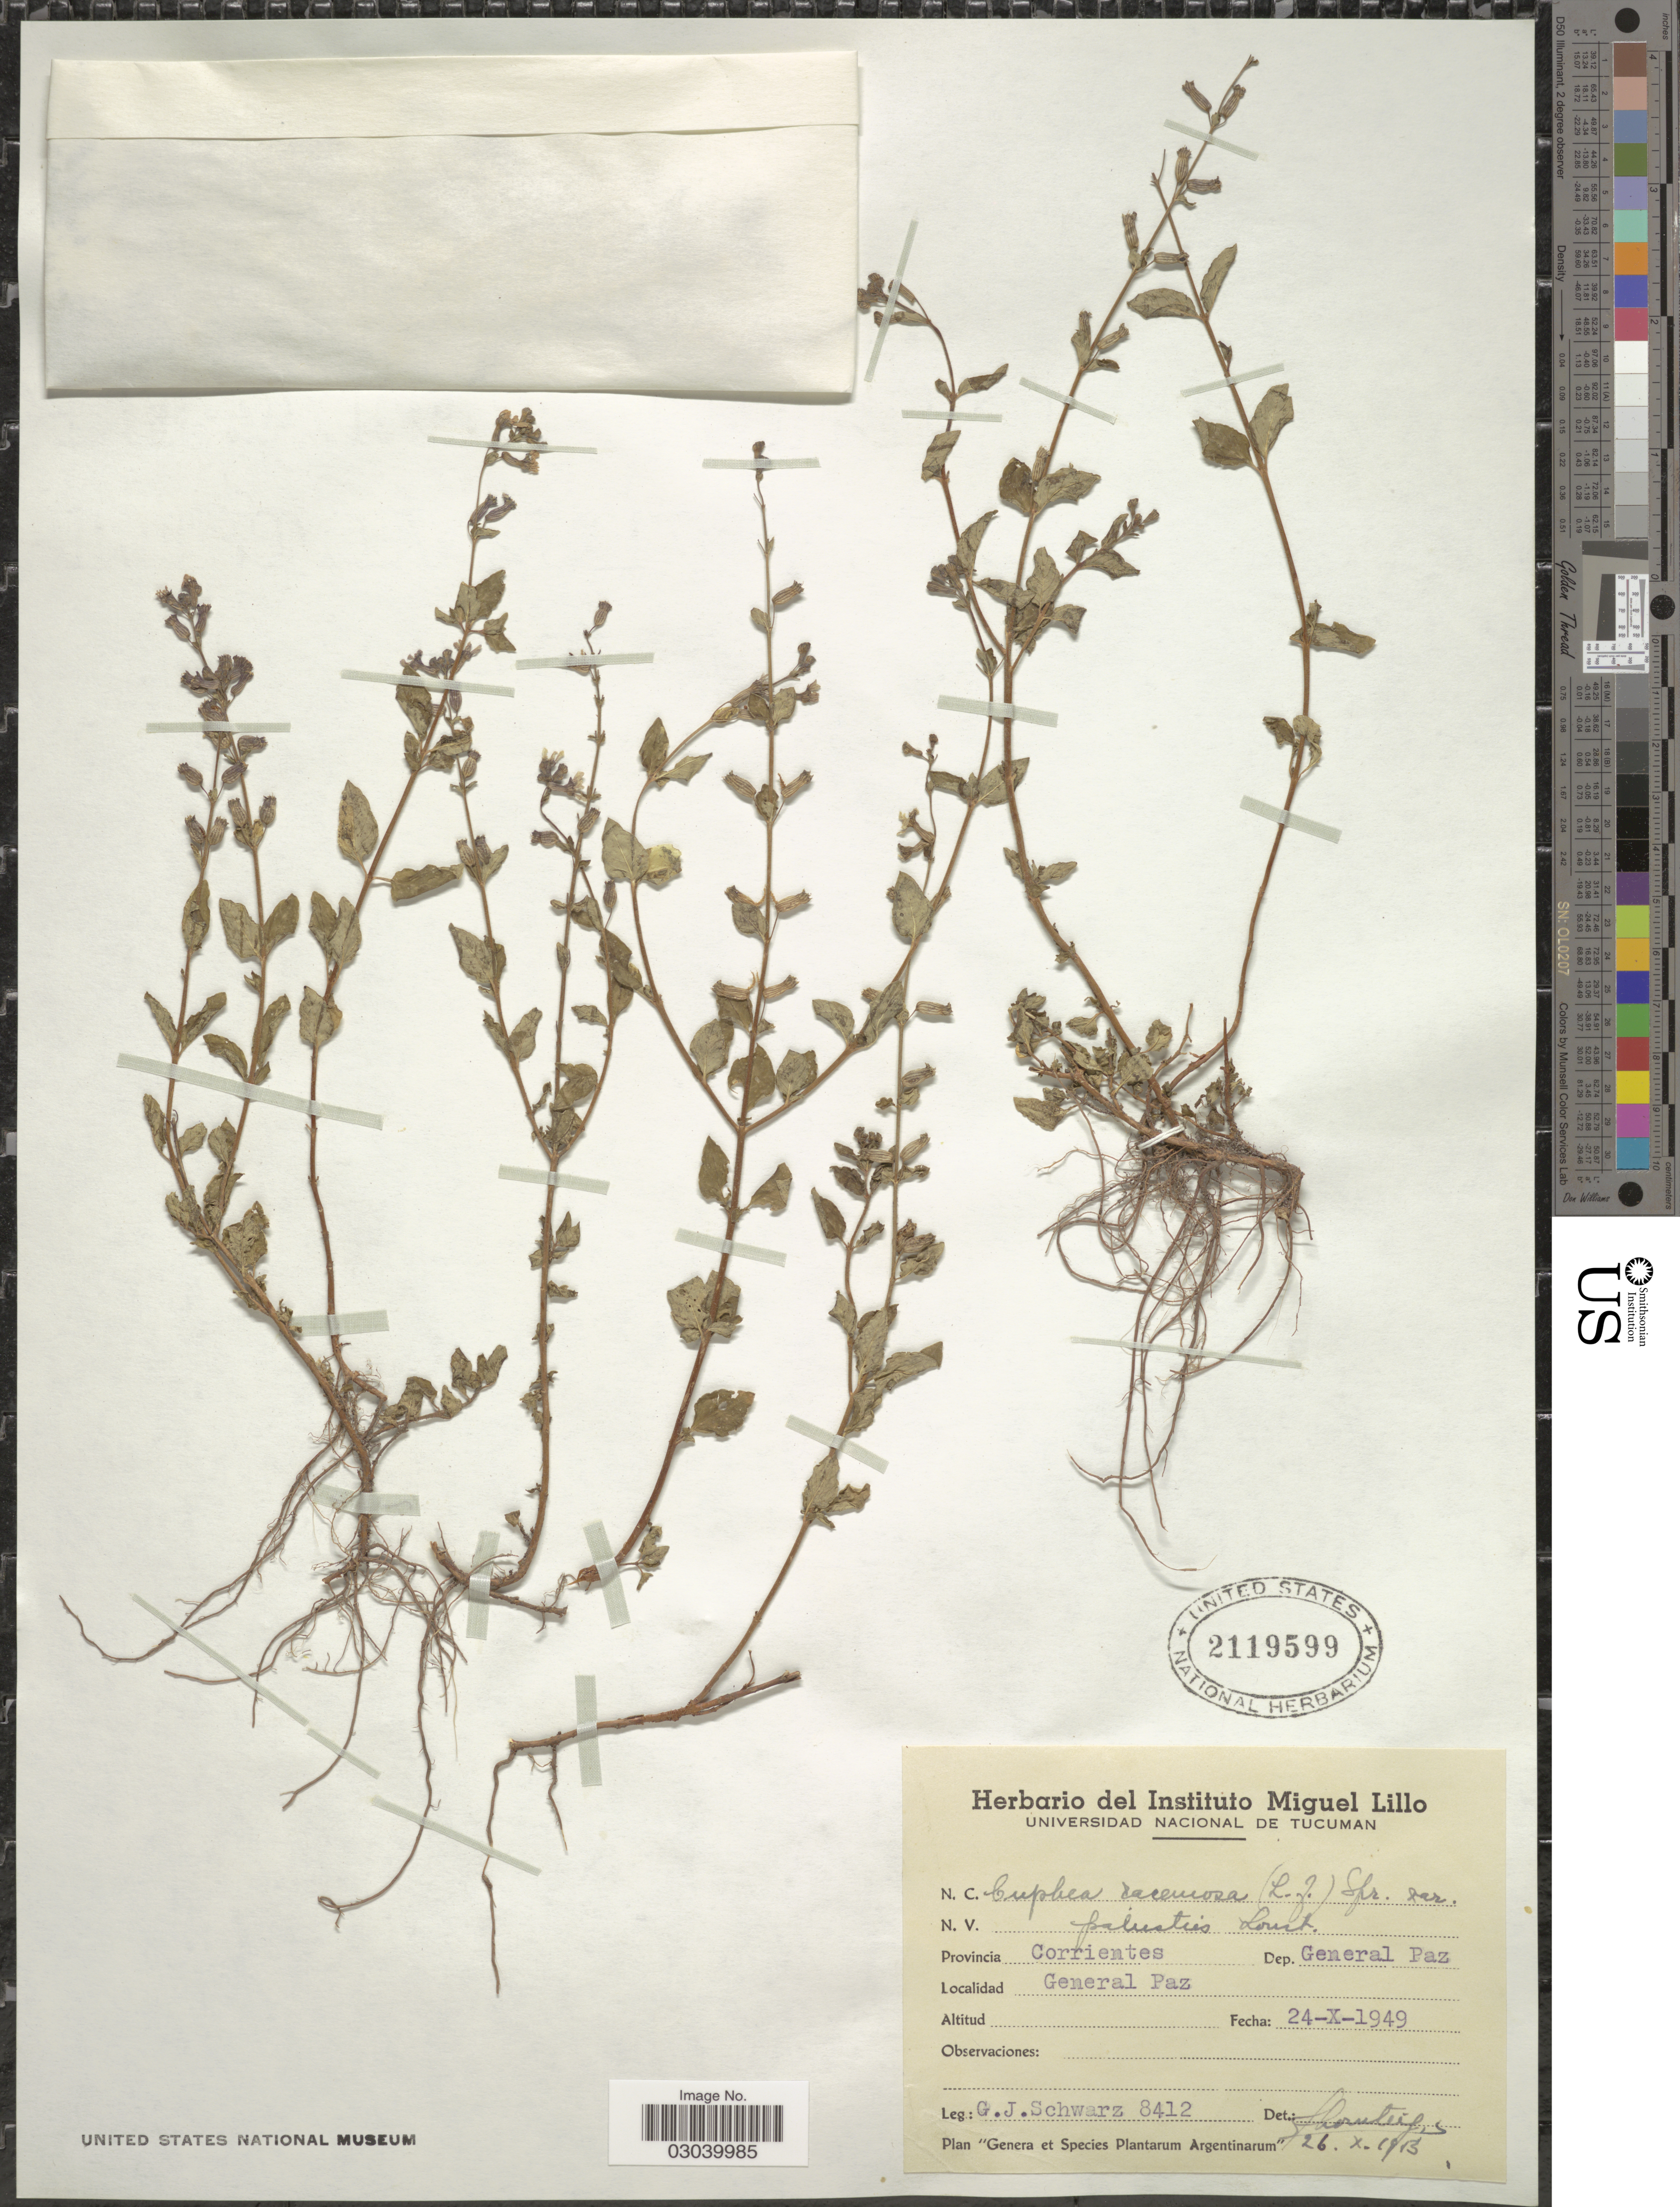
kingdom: Plantae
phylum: Tracheophyta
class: Magnoliopsida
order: Myrtales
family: Lythraceae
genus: Cuphea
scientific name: Cuphea racemosa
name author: (L. f.) Spreng.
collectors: G. J. Schwarz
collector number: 8412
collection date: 1949-10-24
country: Argentina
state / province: Corrientes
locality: Dep. General Paz, General Paz.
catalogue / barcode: US 2119599